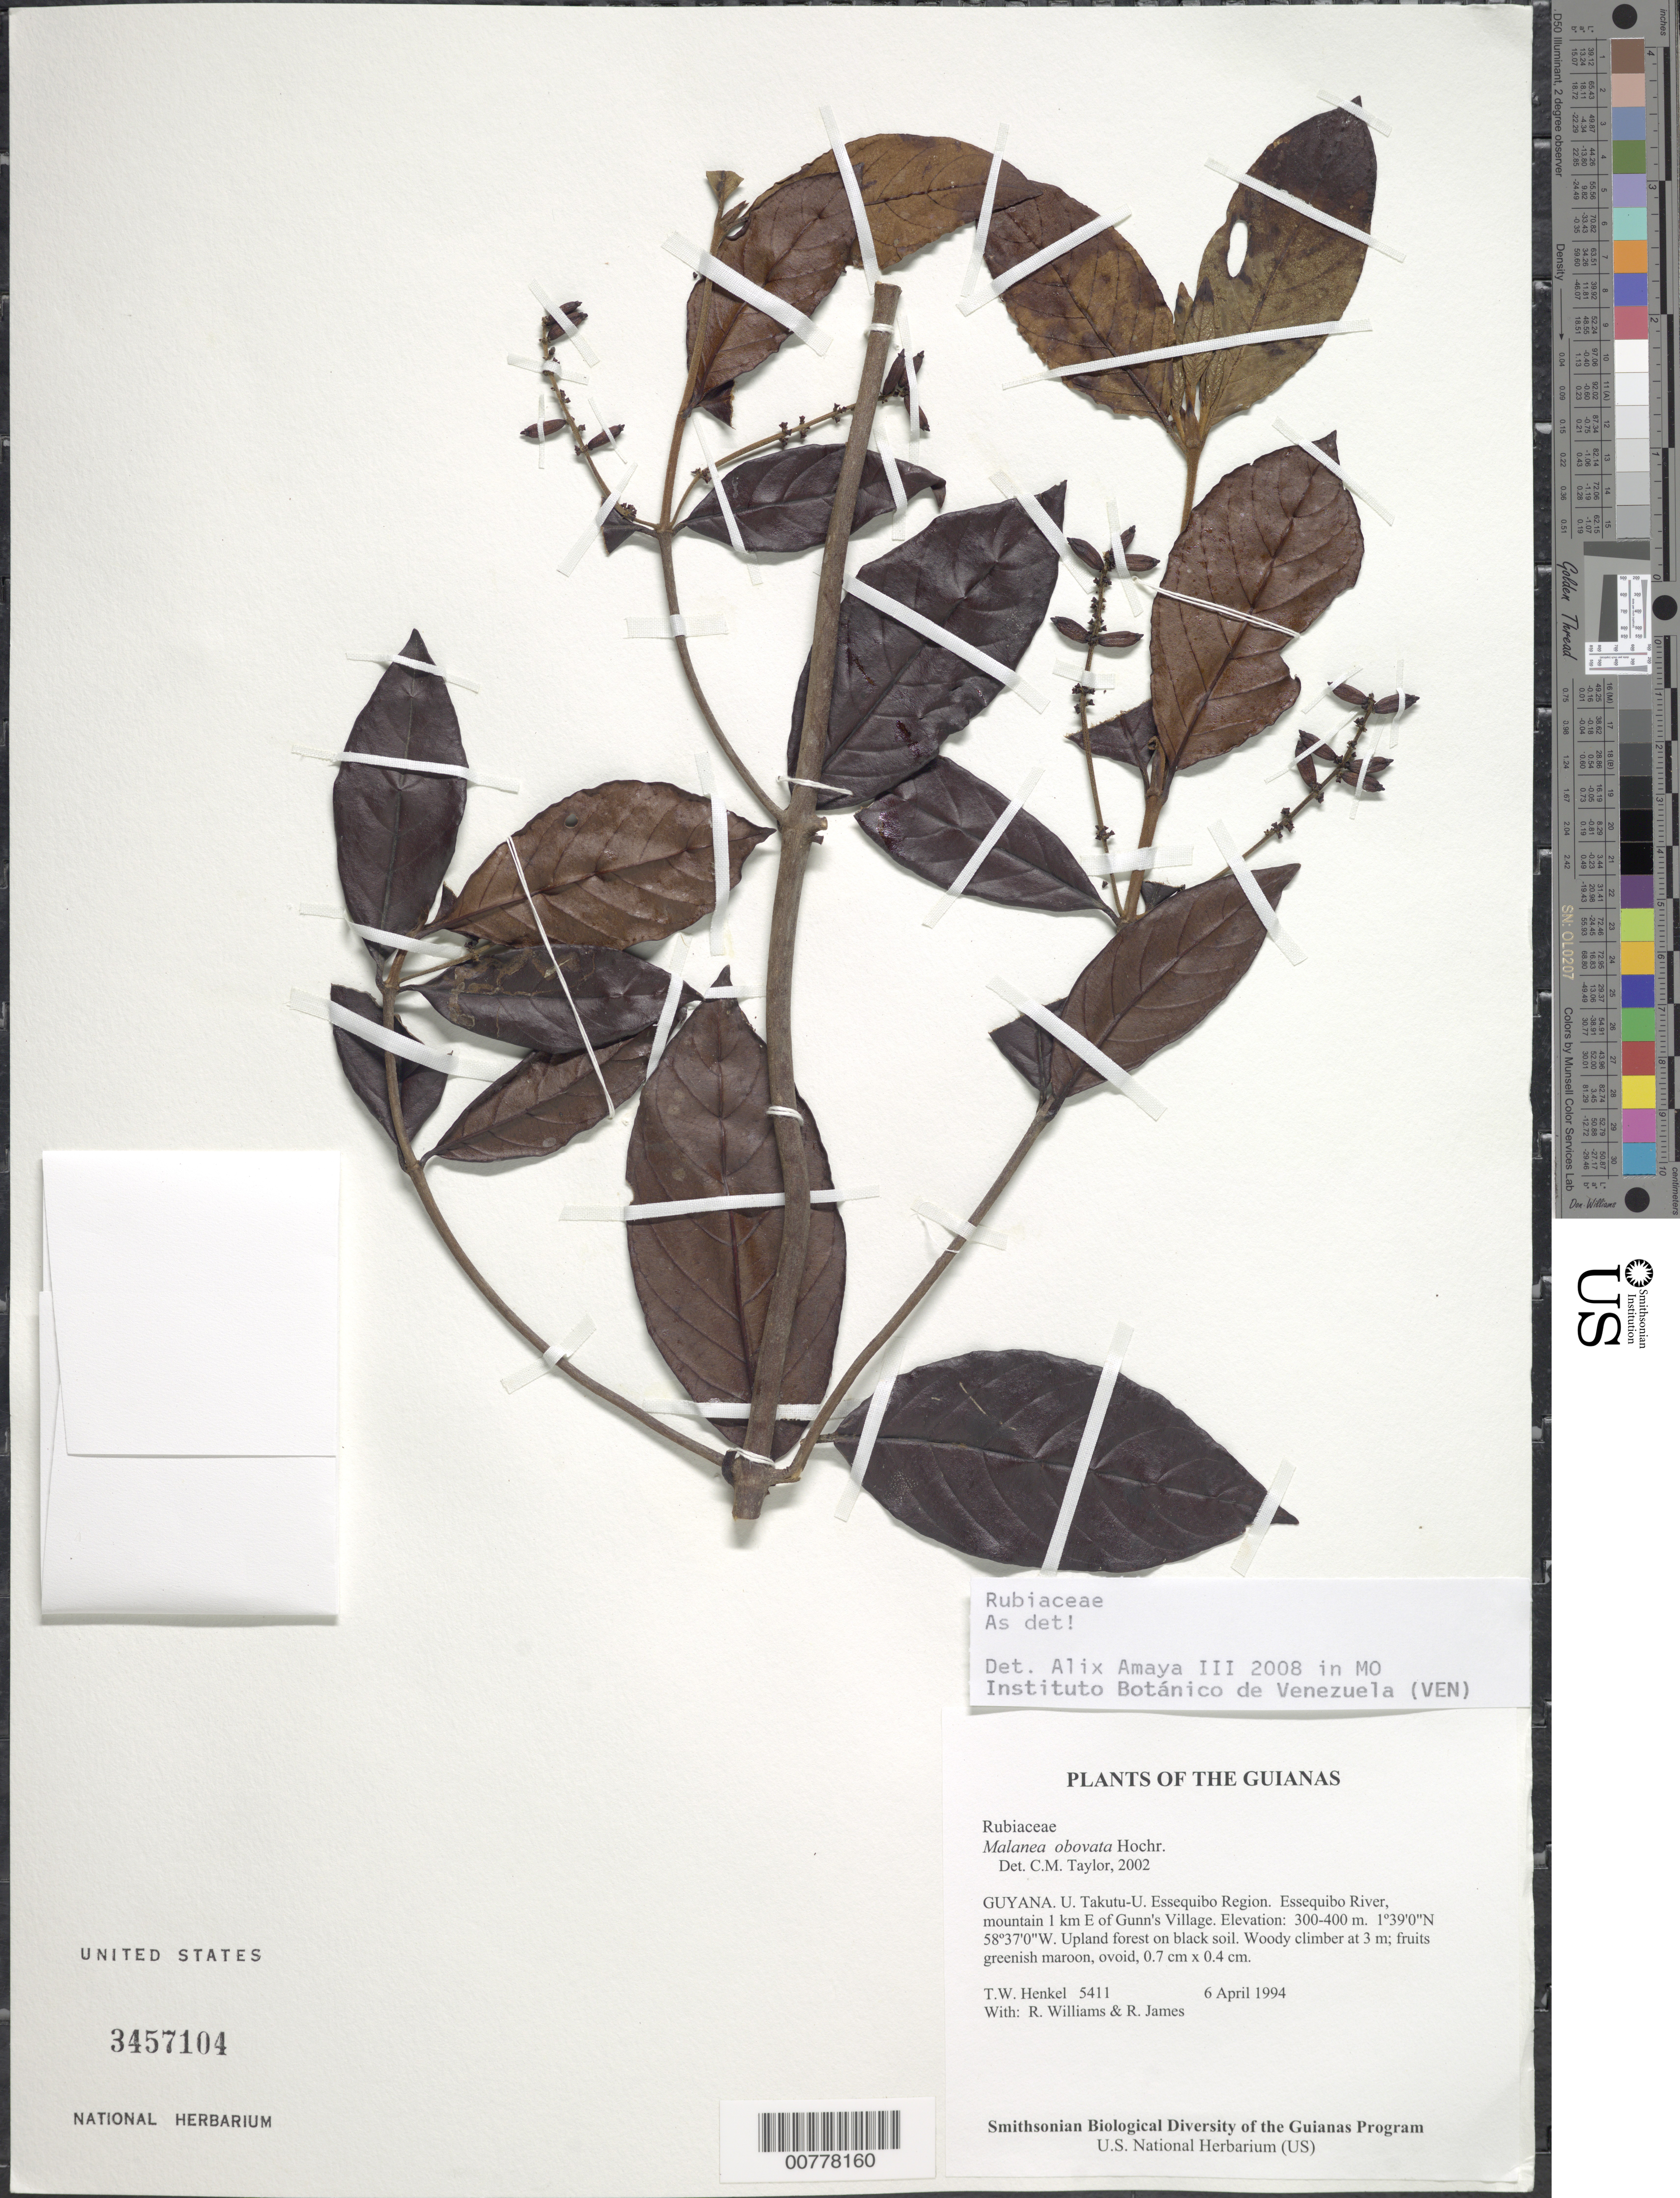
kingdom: Plantae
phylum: Tracheophyta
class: Magnoliopsida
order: Gentianales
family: Rubiaceae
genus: Malanea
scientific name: Malanea obovata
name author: Hochr.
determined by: Taylor, Charlotte M.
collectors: T. Henkel, R. Williams & R. James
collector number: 5411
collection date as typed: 6 April 1994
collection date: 1994-04-06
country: Guyana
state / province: U. Takutu-U. Essequibo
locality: Essequibo River, mountain 1 km E of Gunn's Village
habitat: Upland forest on black soil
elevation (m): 300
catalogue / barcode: US 3457104